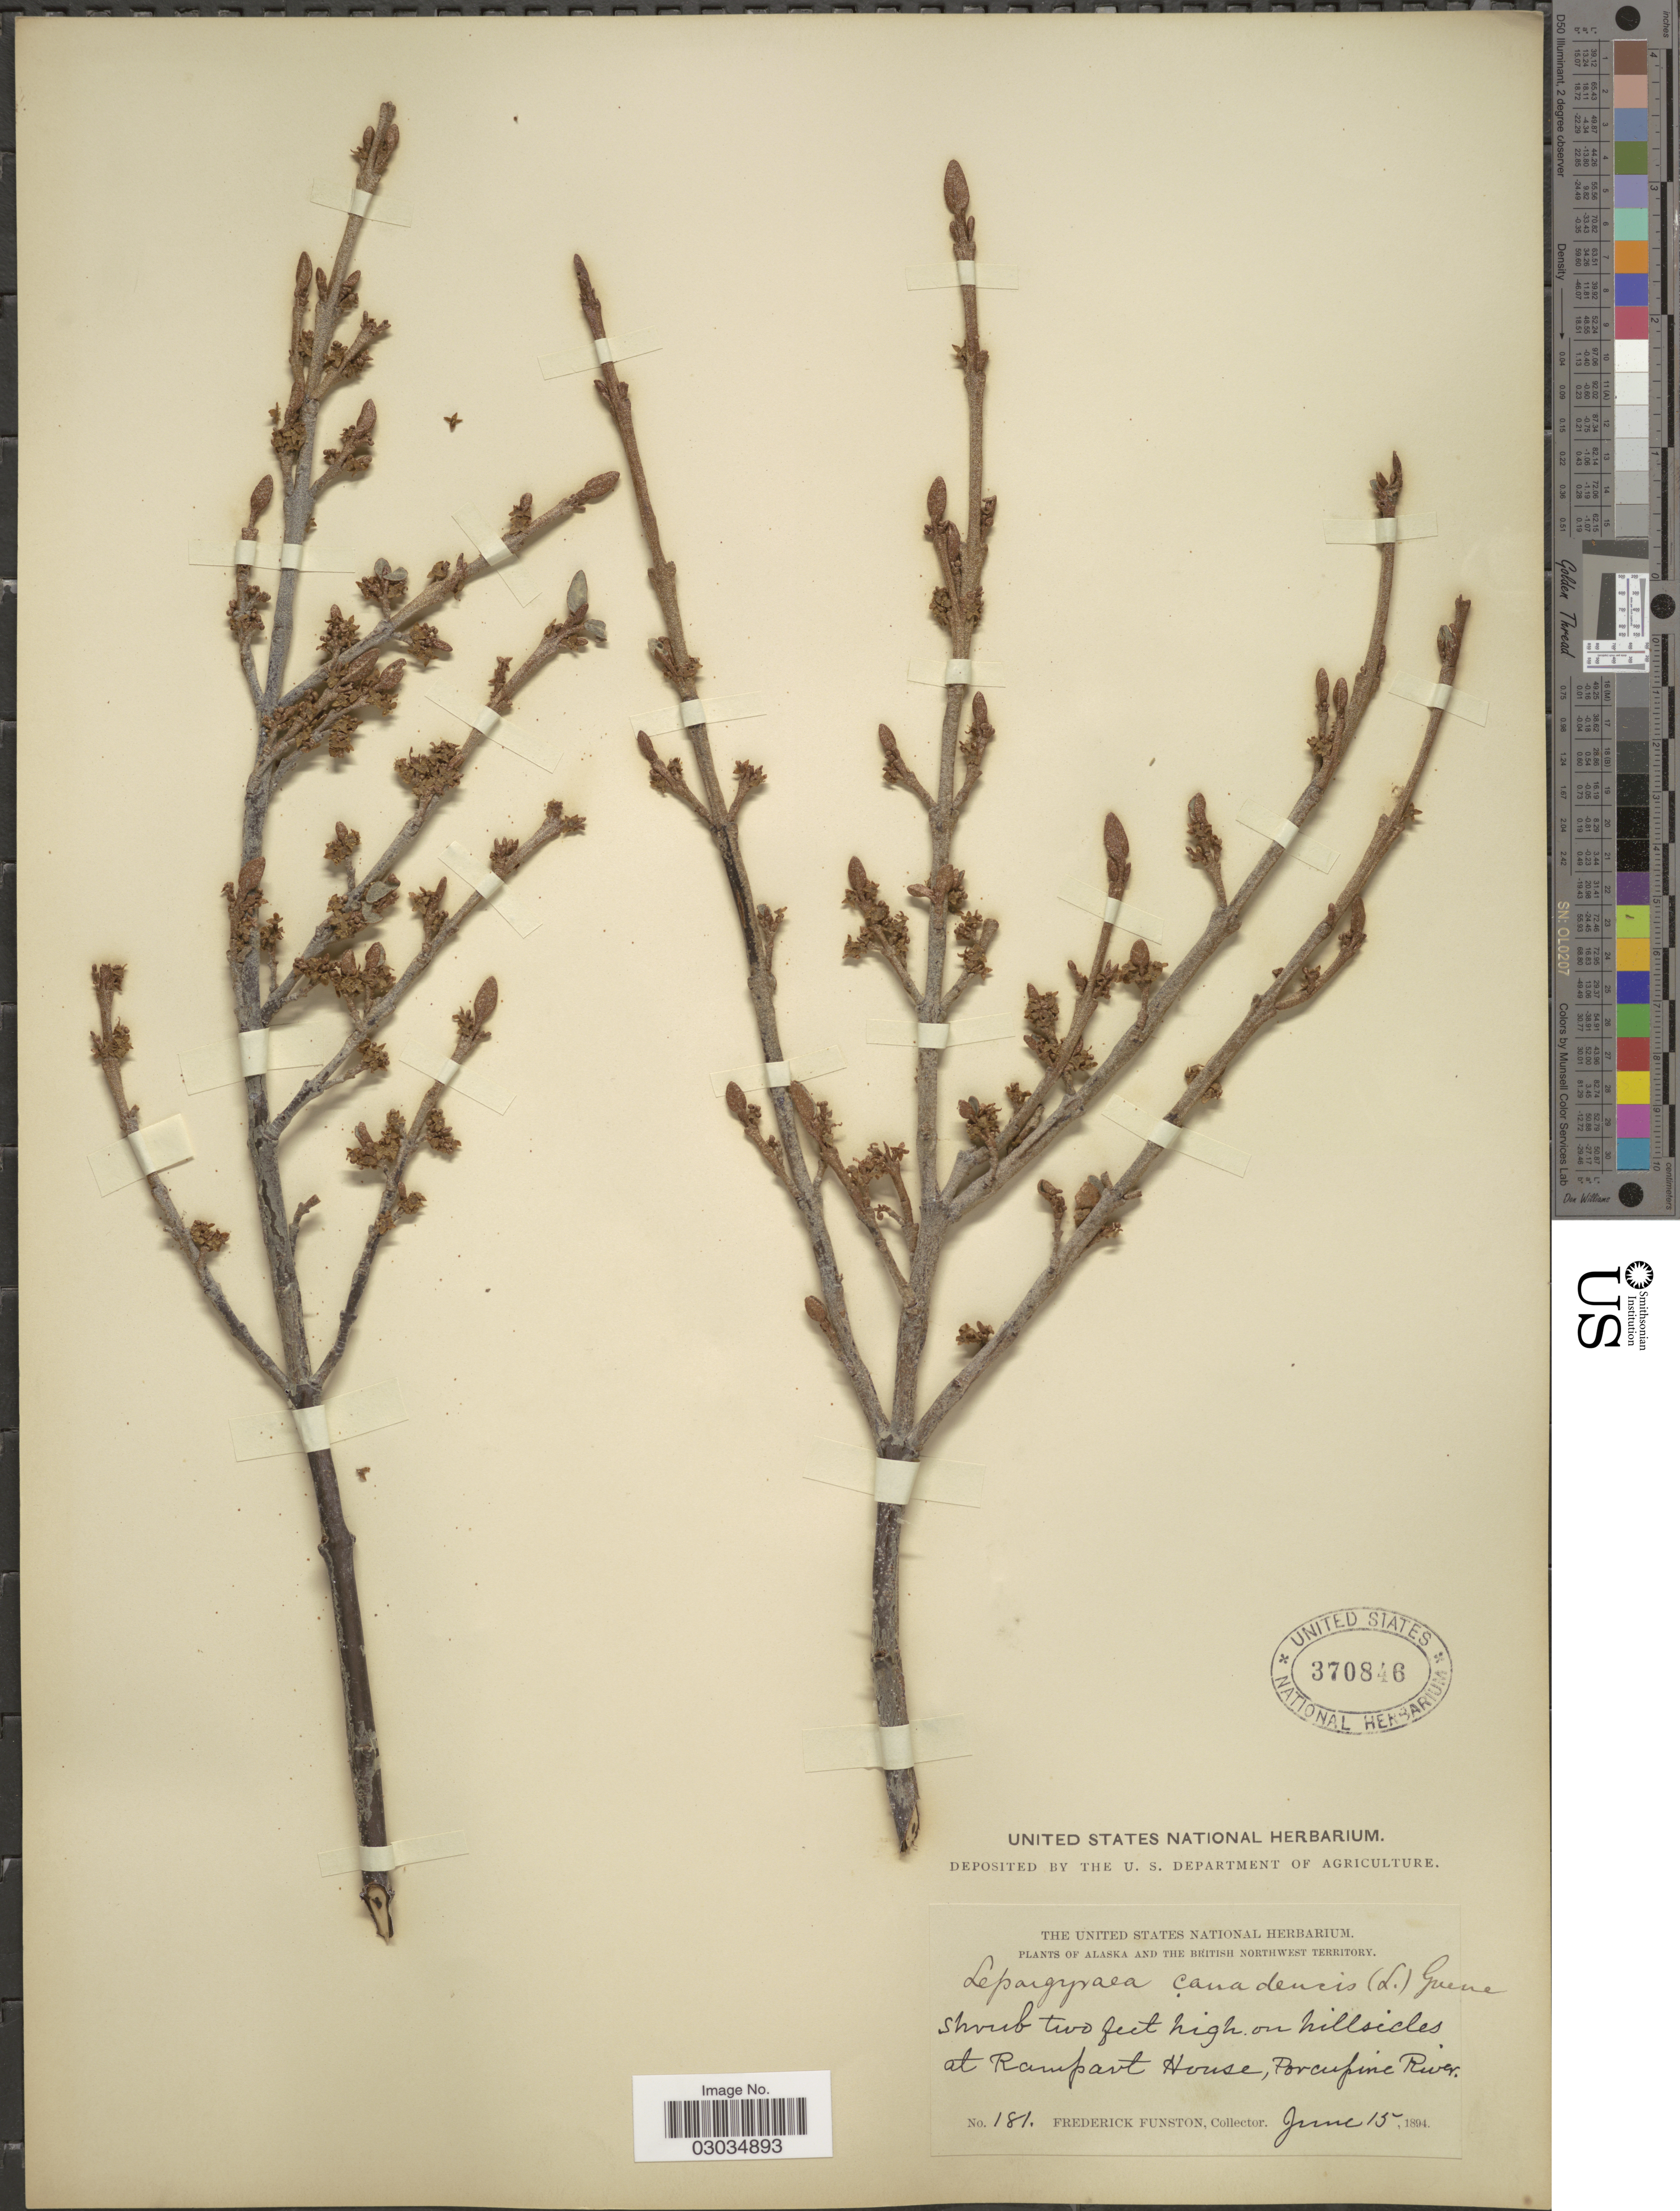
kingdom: Plantae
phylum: Tracheophyta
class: Magnoliopsida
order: Rosales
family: Elaeagnaceae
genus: Shepherdia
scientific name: Shepherdia canadensis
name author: (L.) Nutt.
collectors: F. Funston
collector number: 181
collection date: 1894-06-15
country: Canada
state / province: Yukon Territory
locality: Alaska and The British Northwest Territory, on hillsides at Rampart House, Porcupine River.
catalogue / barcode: US 370846